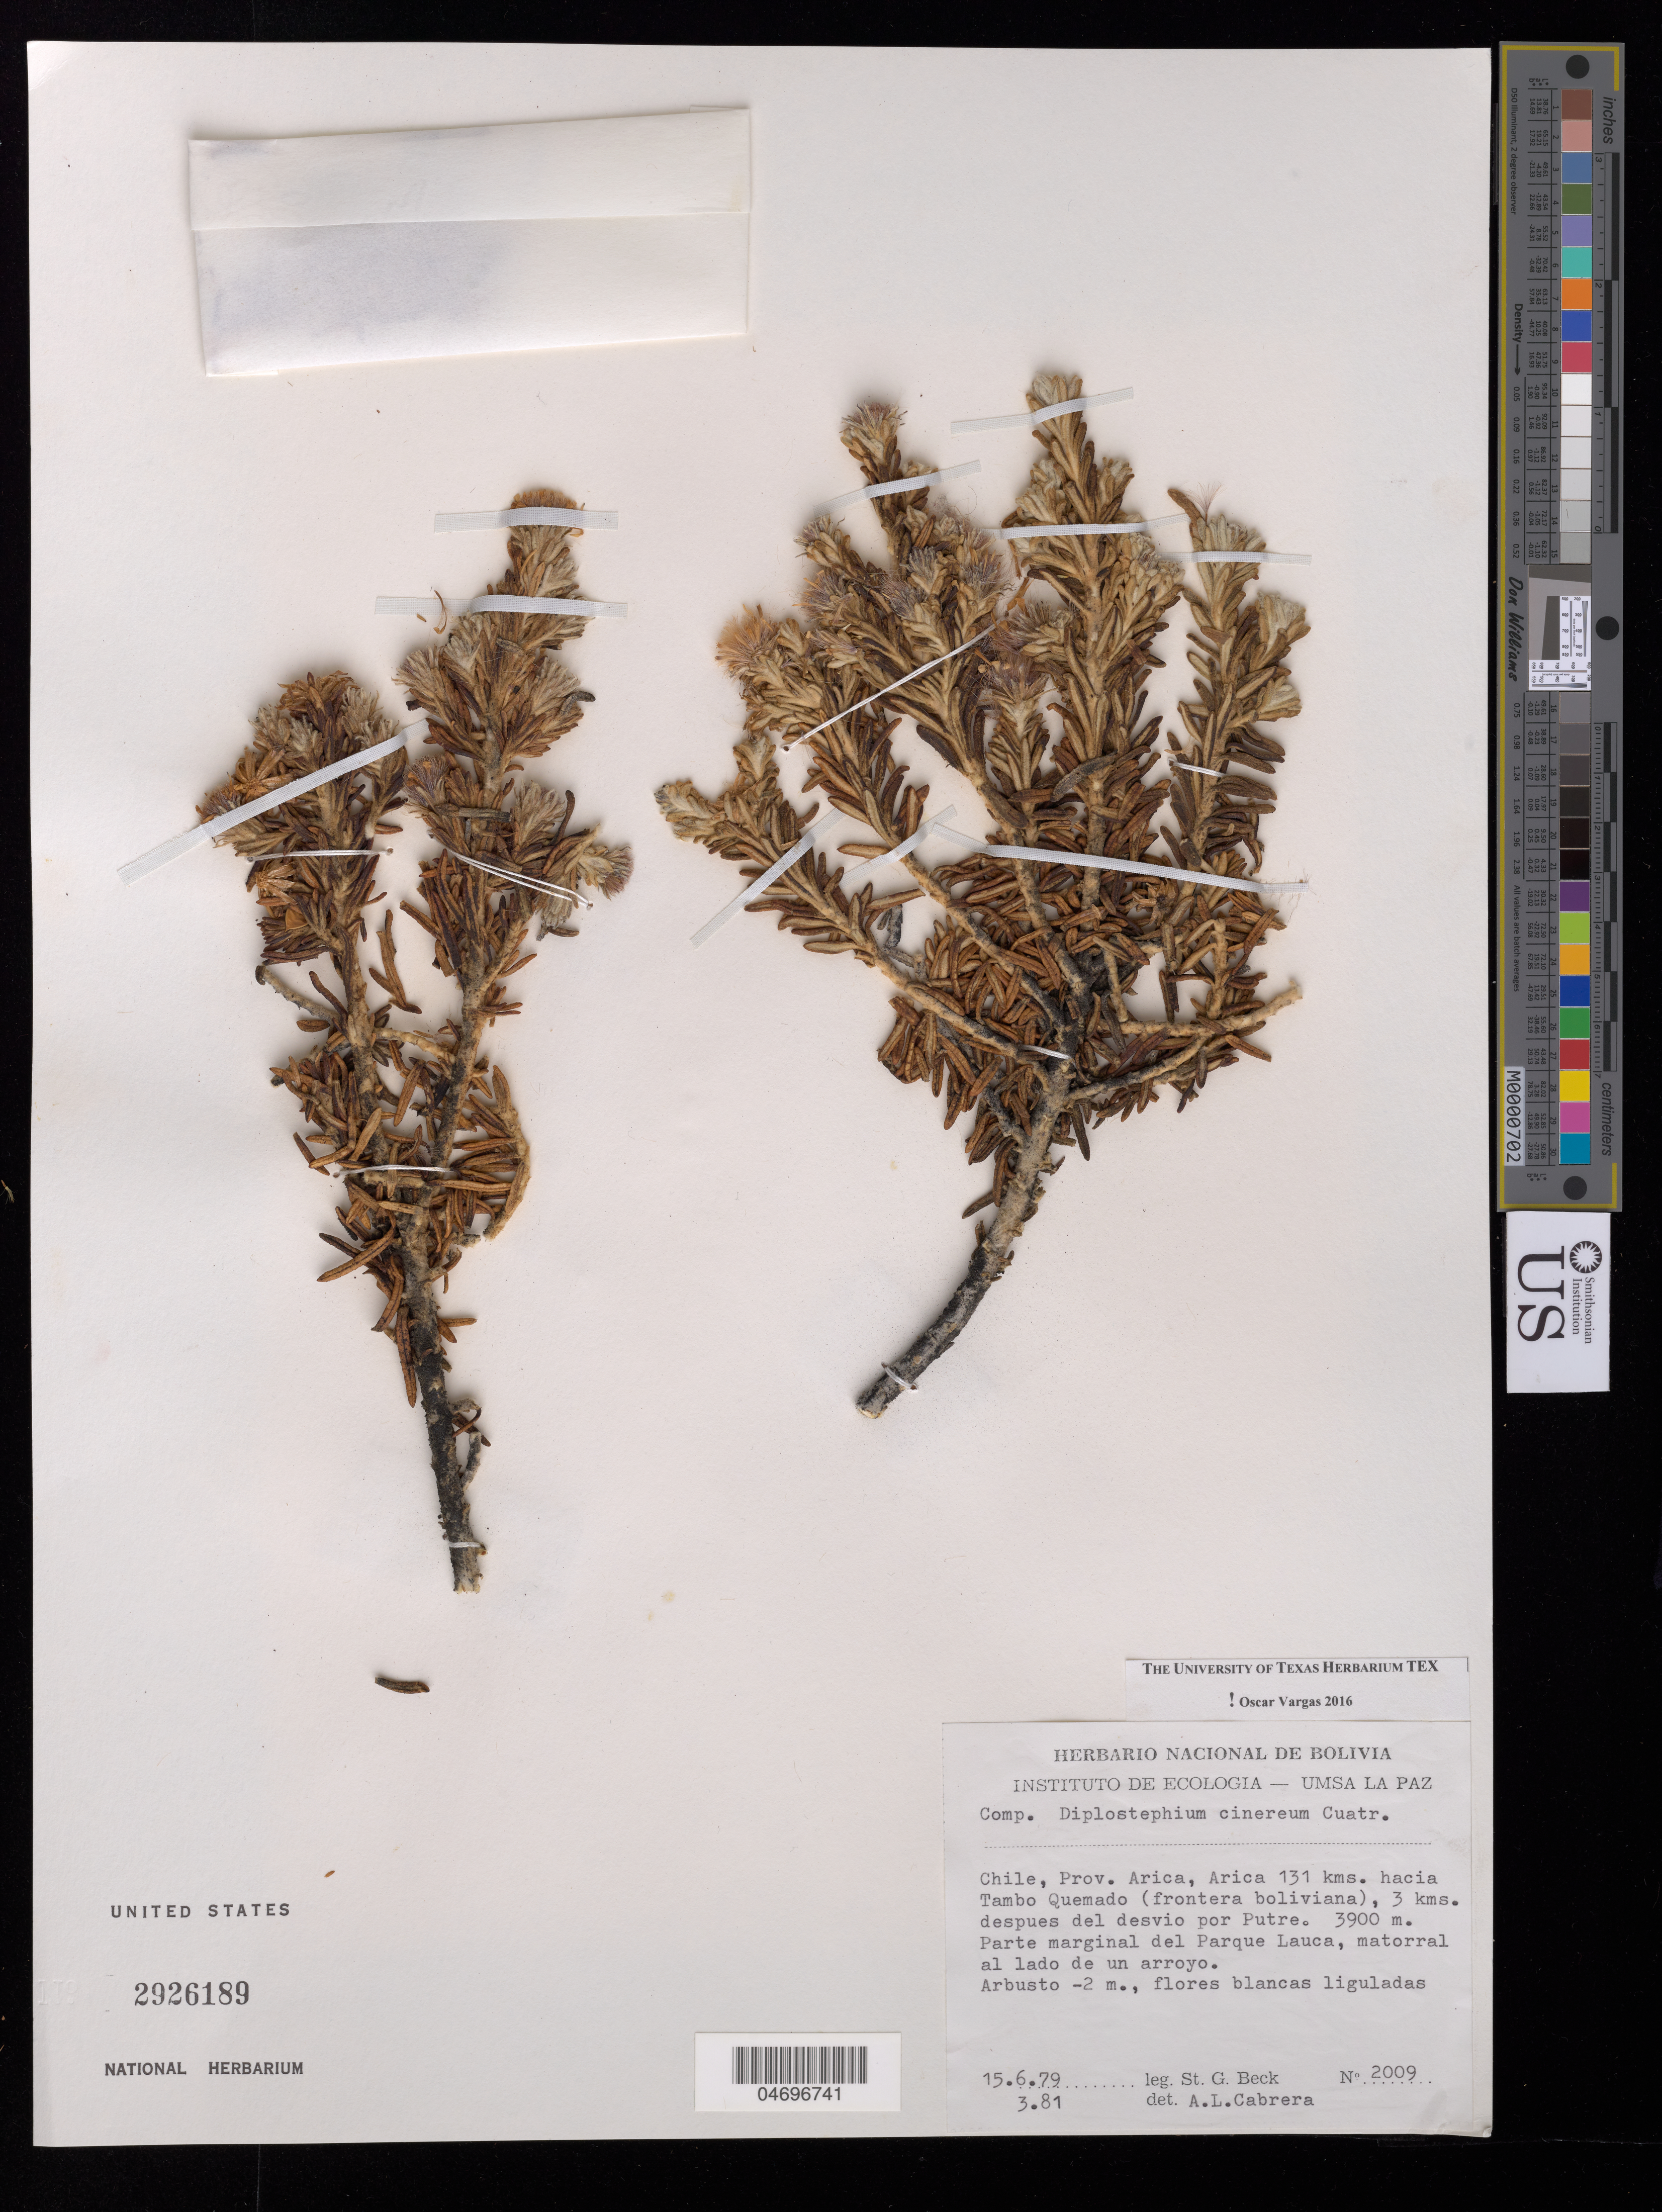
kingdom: Plantae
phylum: Tracheophyta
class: Magnoliopsida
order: Asterales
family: Asteraceae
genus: Diplostephium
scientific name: Diplostephium cinereum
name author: Cuatrec.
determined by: Vargas, Oscar M.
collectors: S. Beck & A. L. Cabrera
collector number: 2009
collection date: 1979-06-15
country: Chile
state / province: Arica y Parinacota (XV)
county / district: Arica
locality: Arica 131 kms hacia Tambo Quemado (Frontera biliviana). 3 kms despues de desvio por Putre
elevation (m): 3900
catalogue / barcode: US 2926189